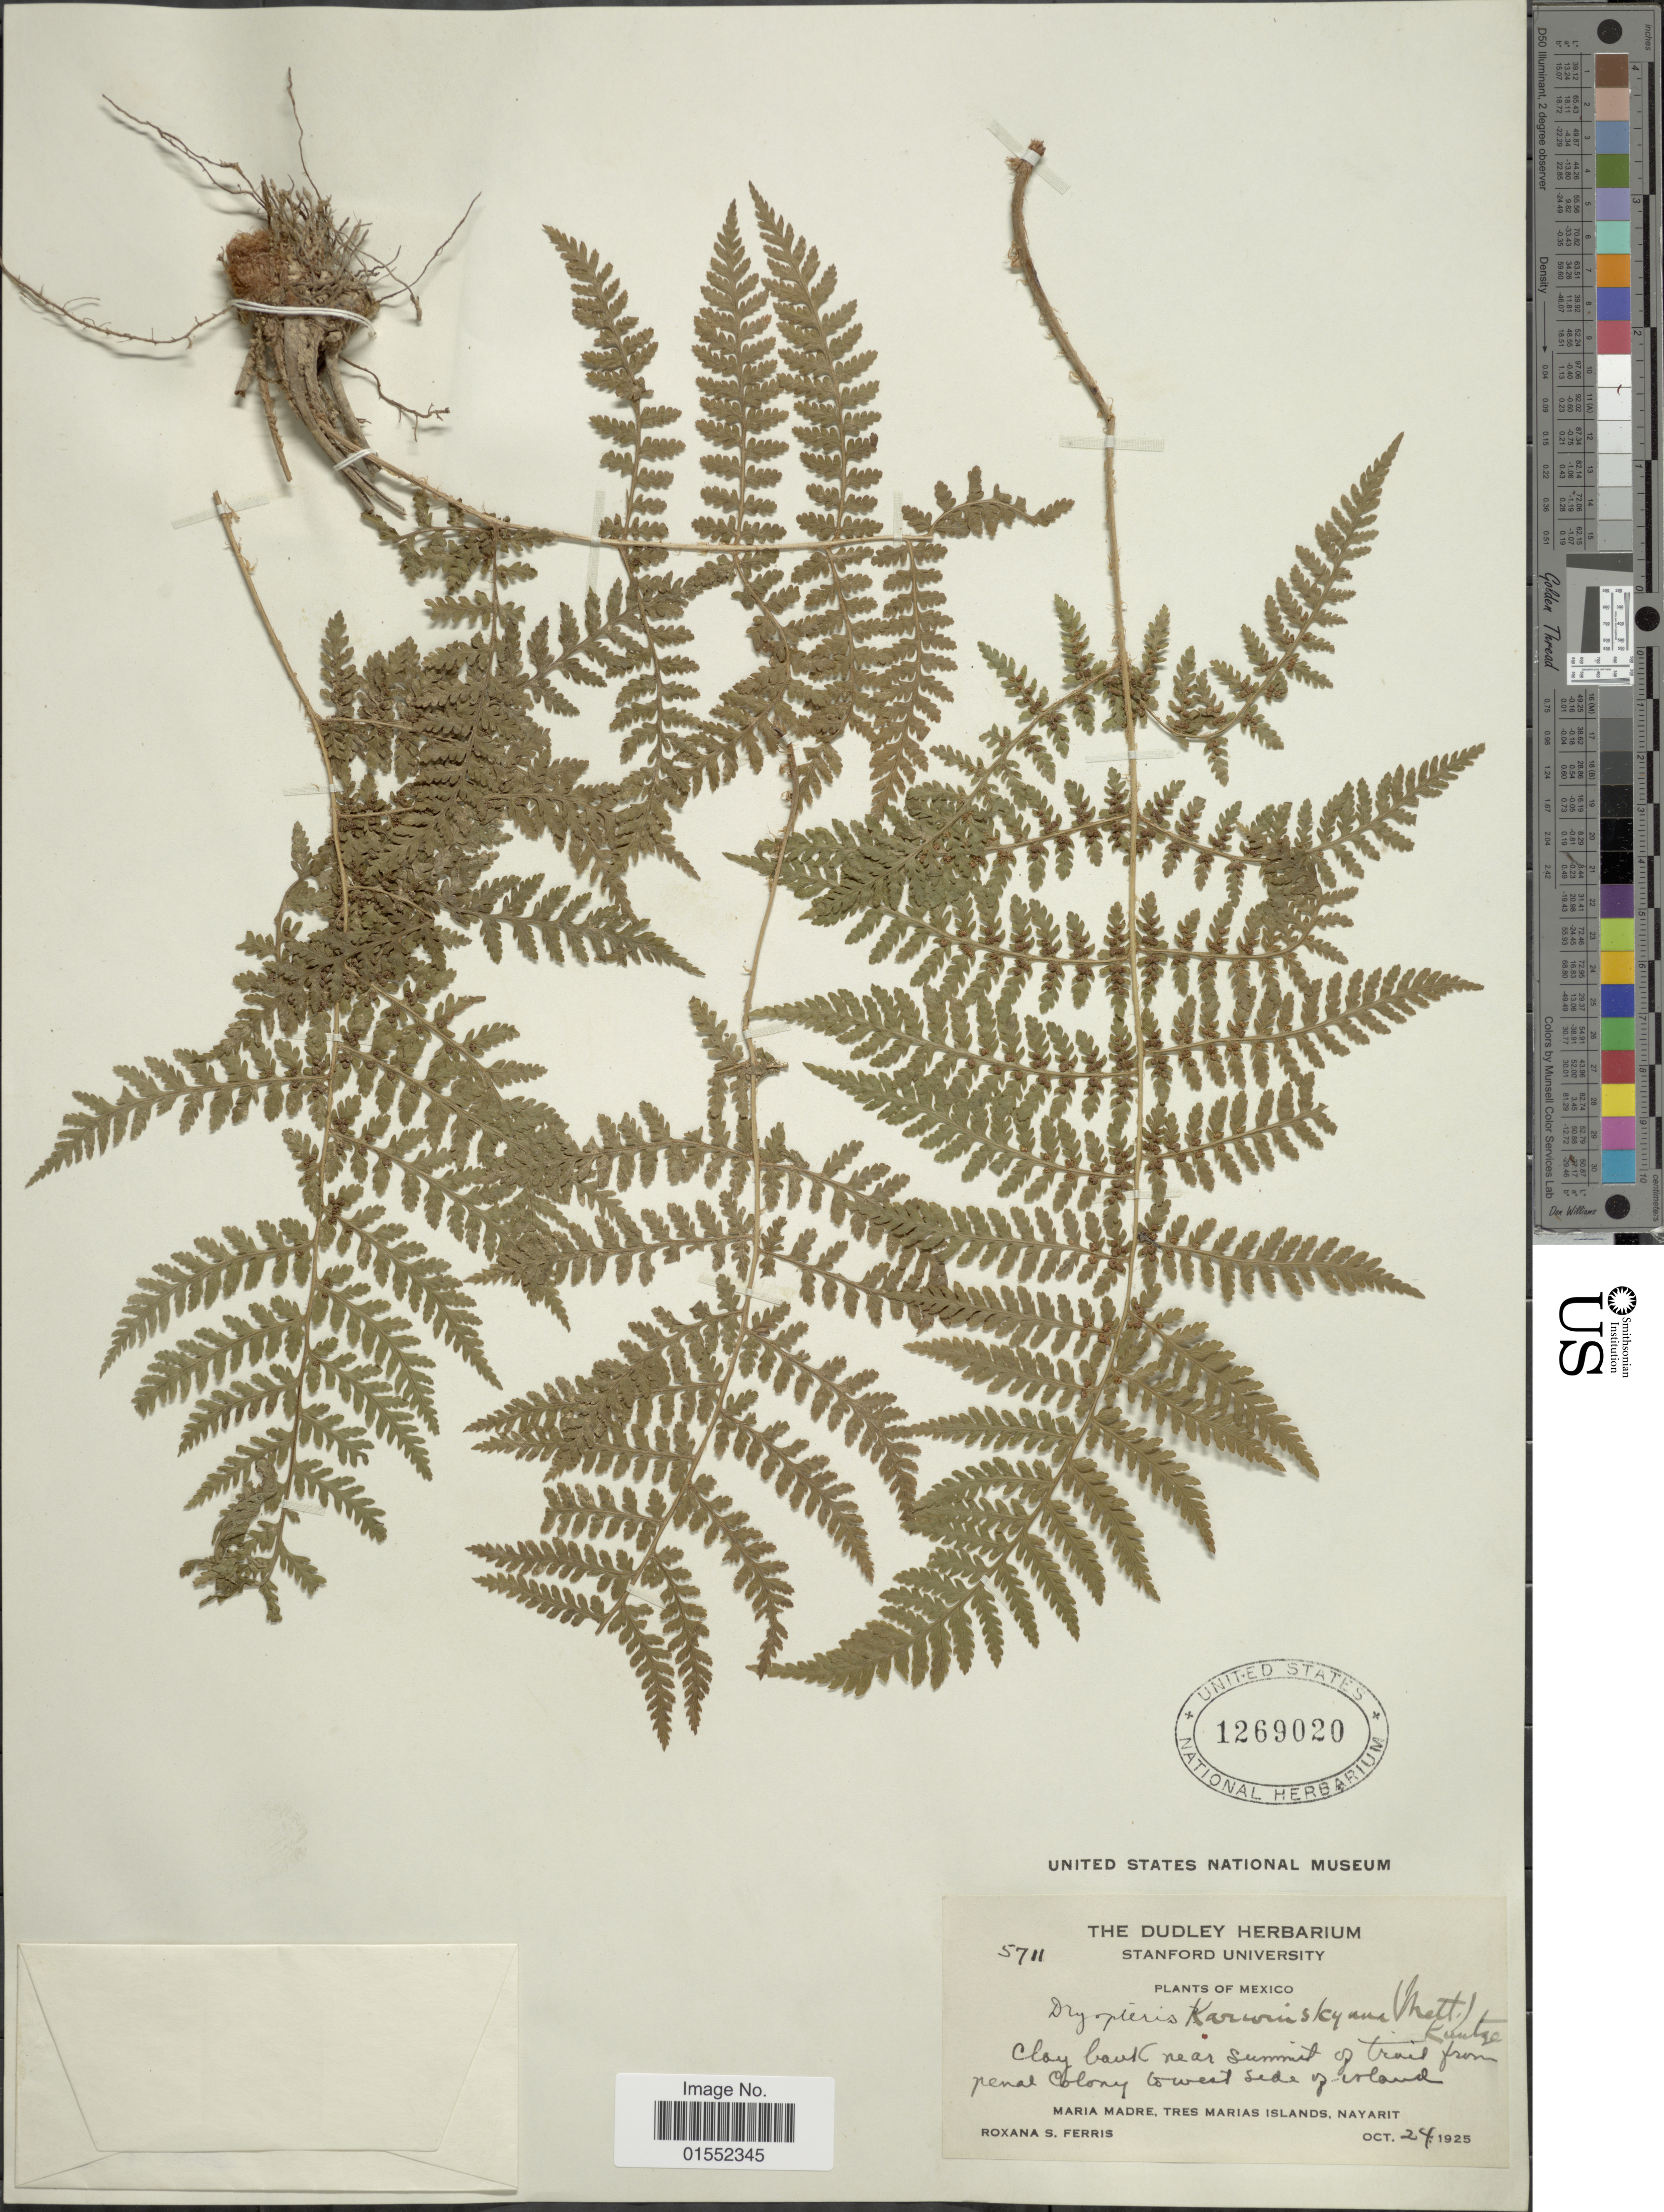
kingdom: Plantae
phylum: Tracheophyta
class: Polypodiopsida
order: Polypodiales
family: Dryopteridaceae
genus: Dryopteris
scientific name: Dryopteris karwinskyana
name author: (Mett.) Kuntze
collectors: R. S. Ferris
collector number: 5711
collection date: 1925-10-24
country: Mexico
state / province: Nayarit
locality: Clay bank near summit of trail from penal colony lowest side of island, Maria Madre, Tres Marias Islands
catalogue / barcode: US 1269020